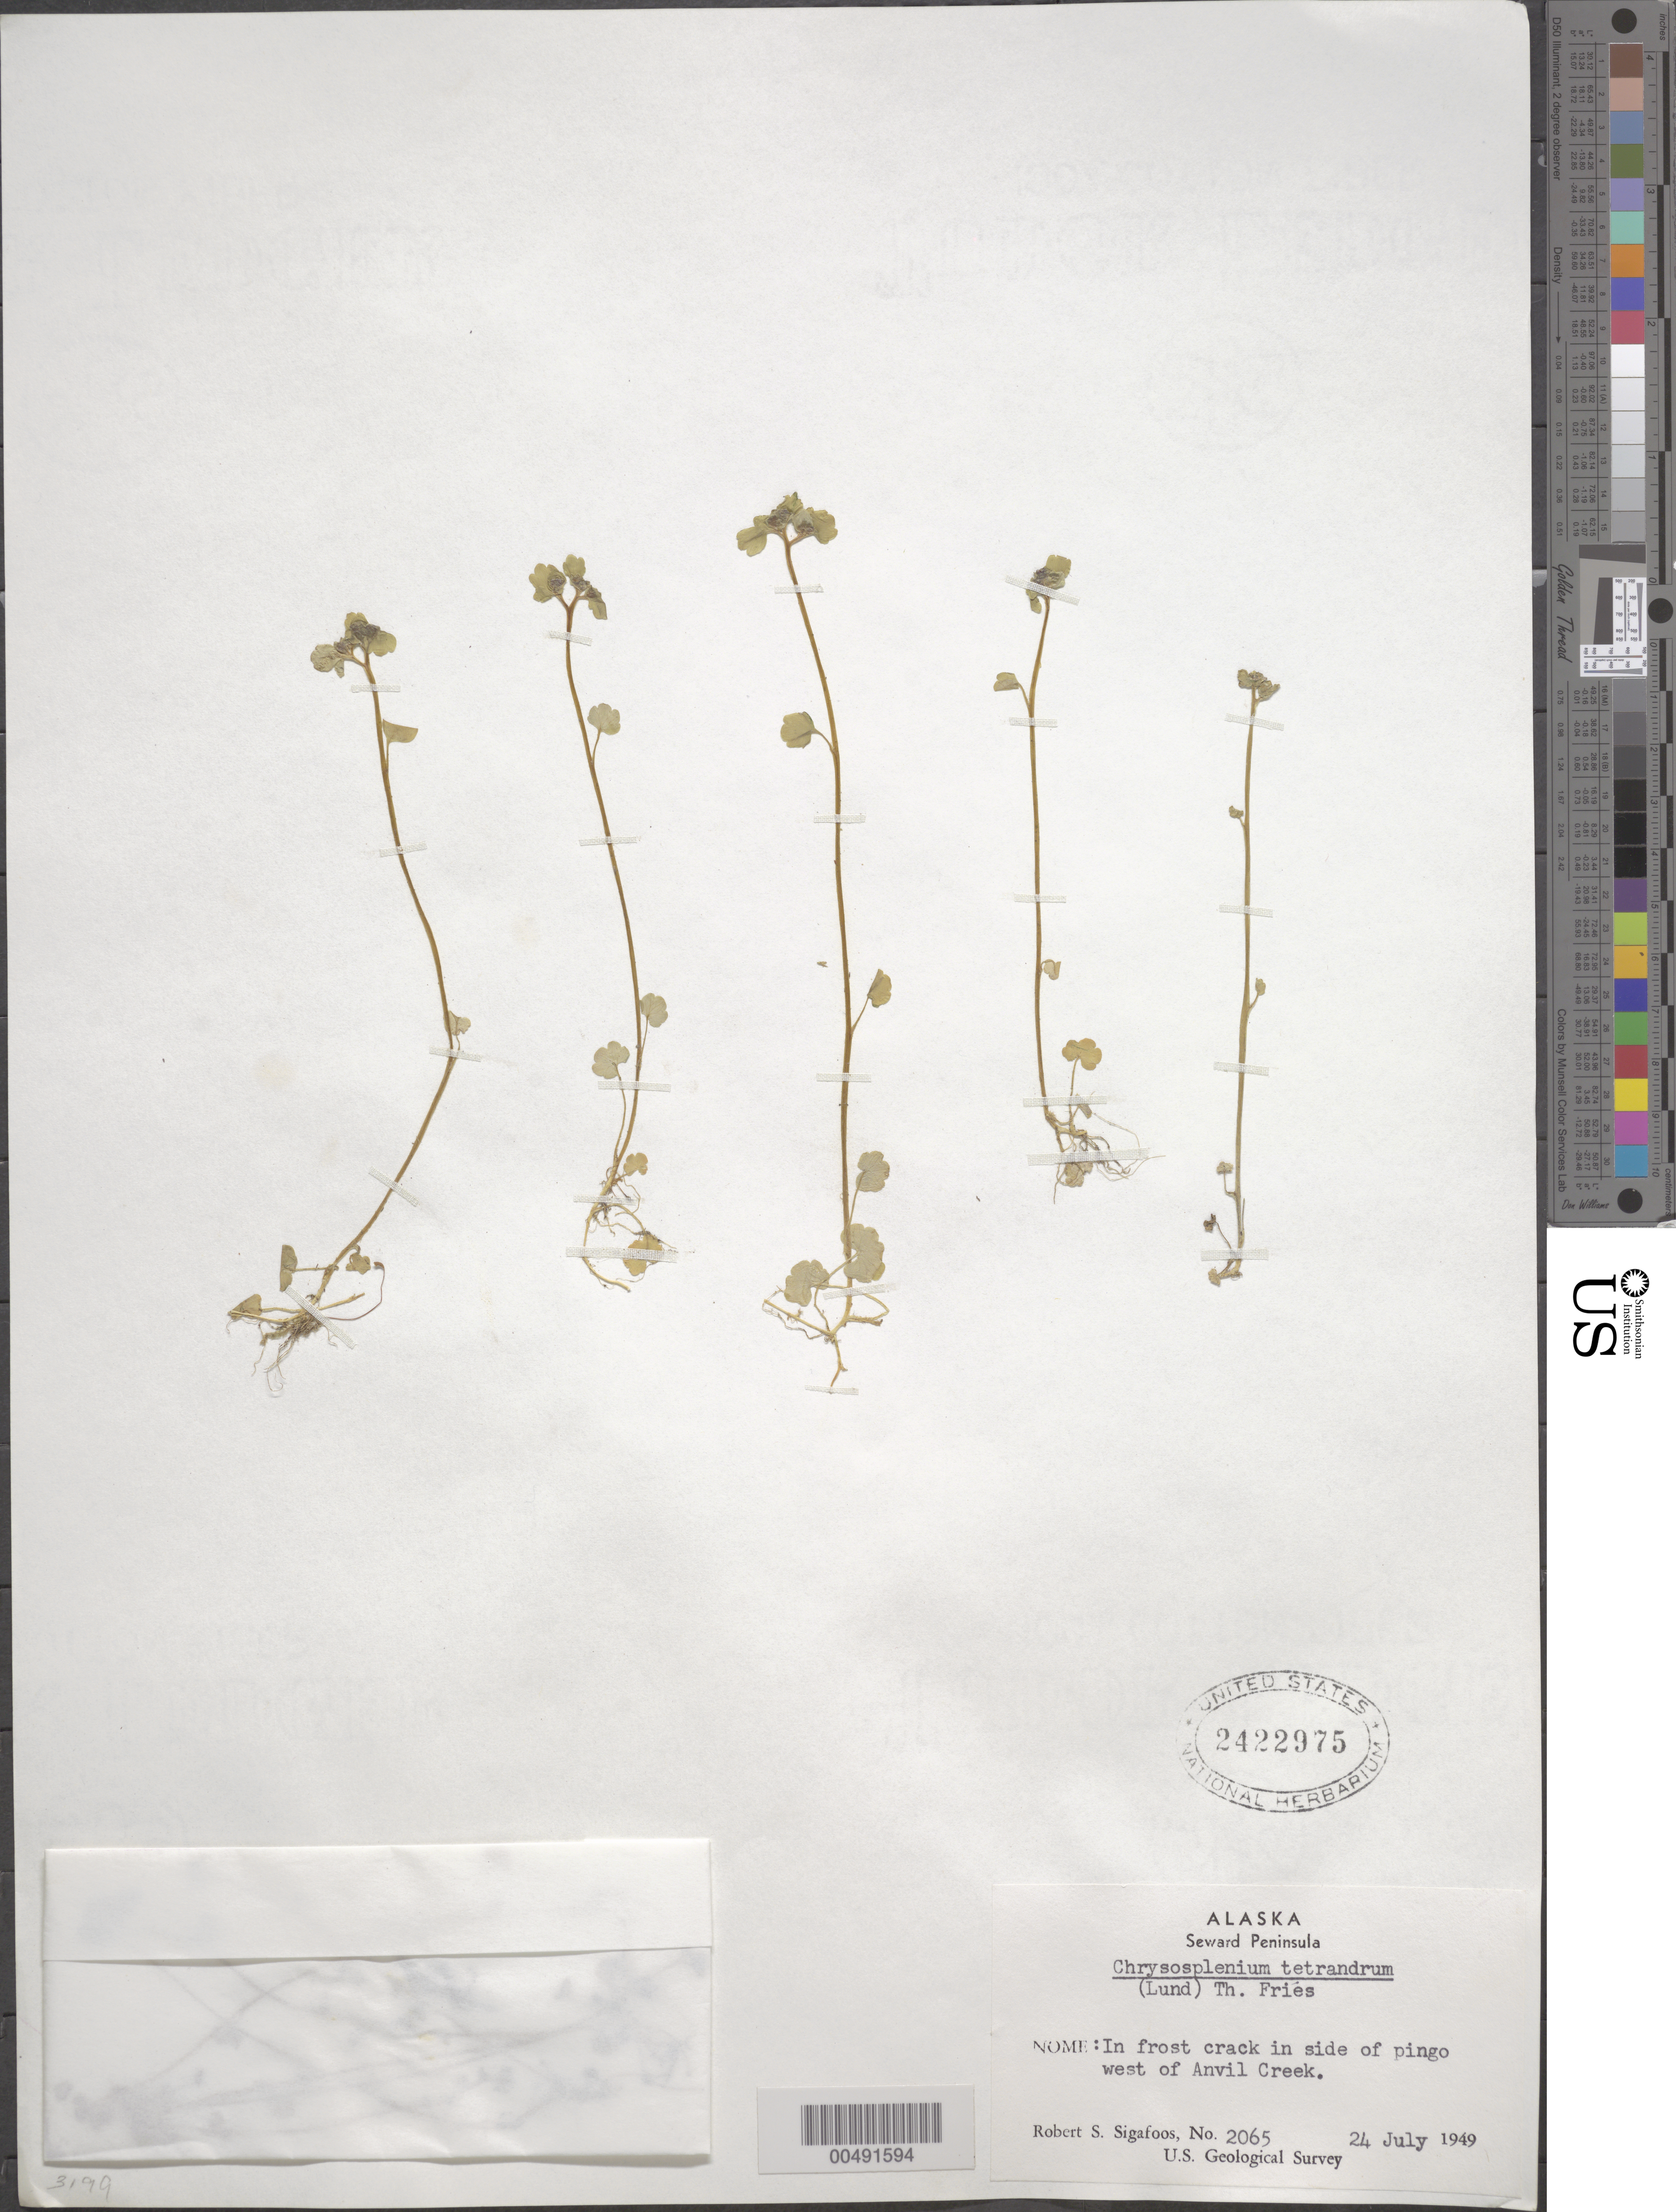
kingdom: Plantae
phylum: Tracheophyta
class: Magnoliopsida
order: Saxifragales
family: Saxifragaceae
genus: Chrysosplenium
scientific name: Chrysosplenium tetrandrum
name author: (N. Lund) Th. Fr.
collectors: R. Sigafoos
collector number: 2065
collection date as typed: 24 Jul 1949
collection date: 1949-07-24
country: United States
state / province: Alaska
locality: Seward Peninsula, Nome, west of Anvil Creek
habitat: in frost crack in side of pingo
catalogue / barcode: US 2422975